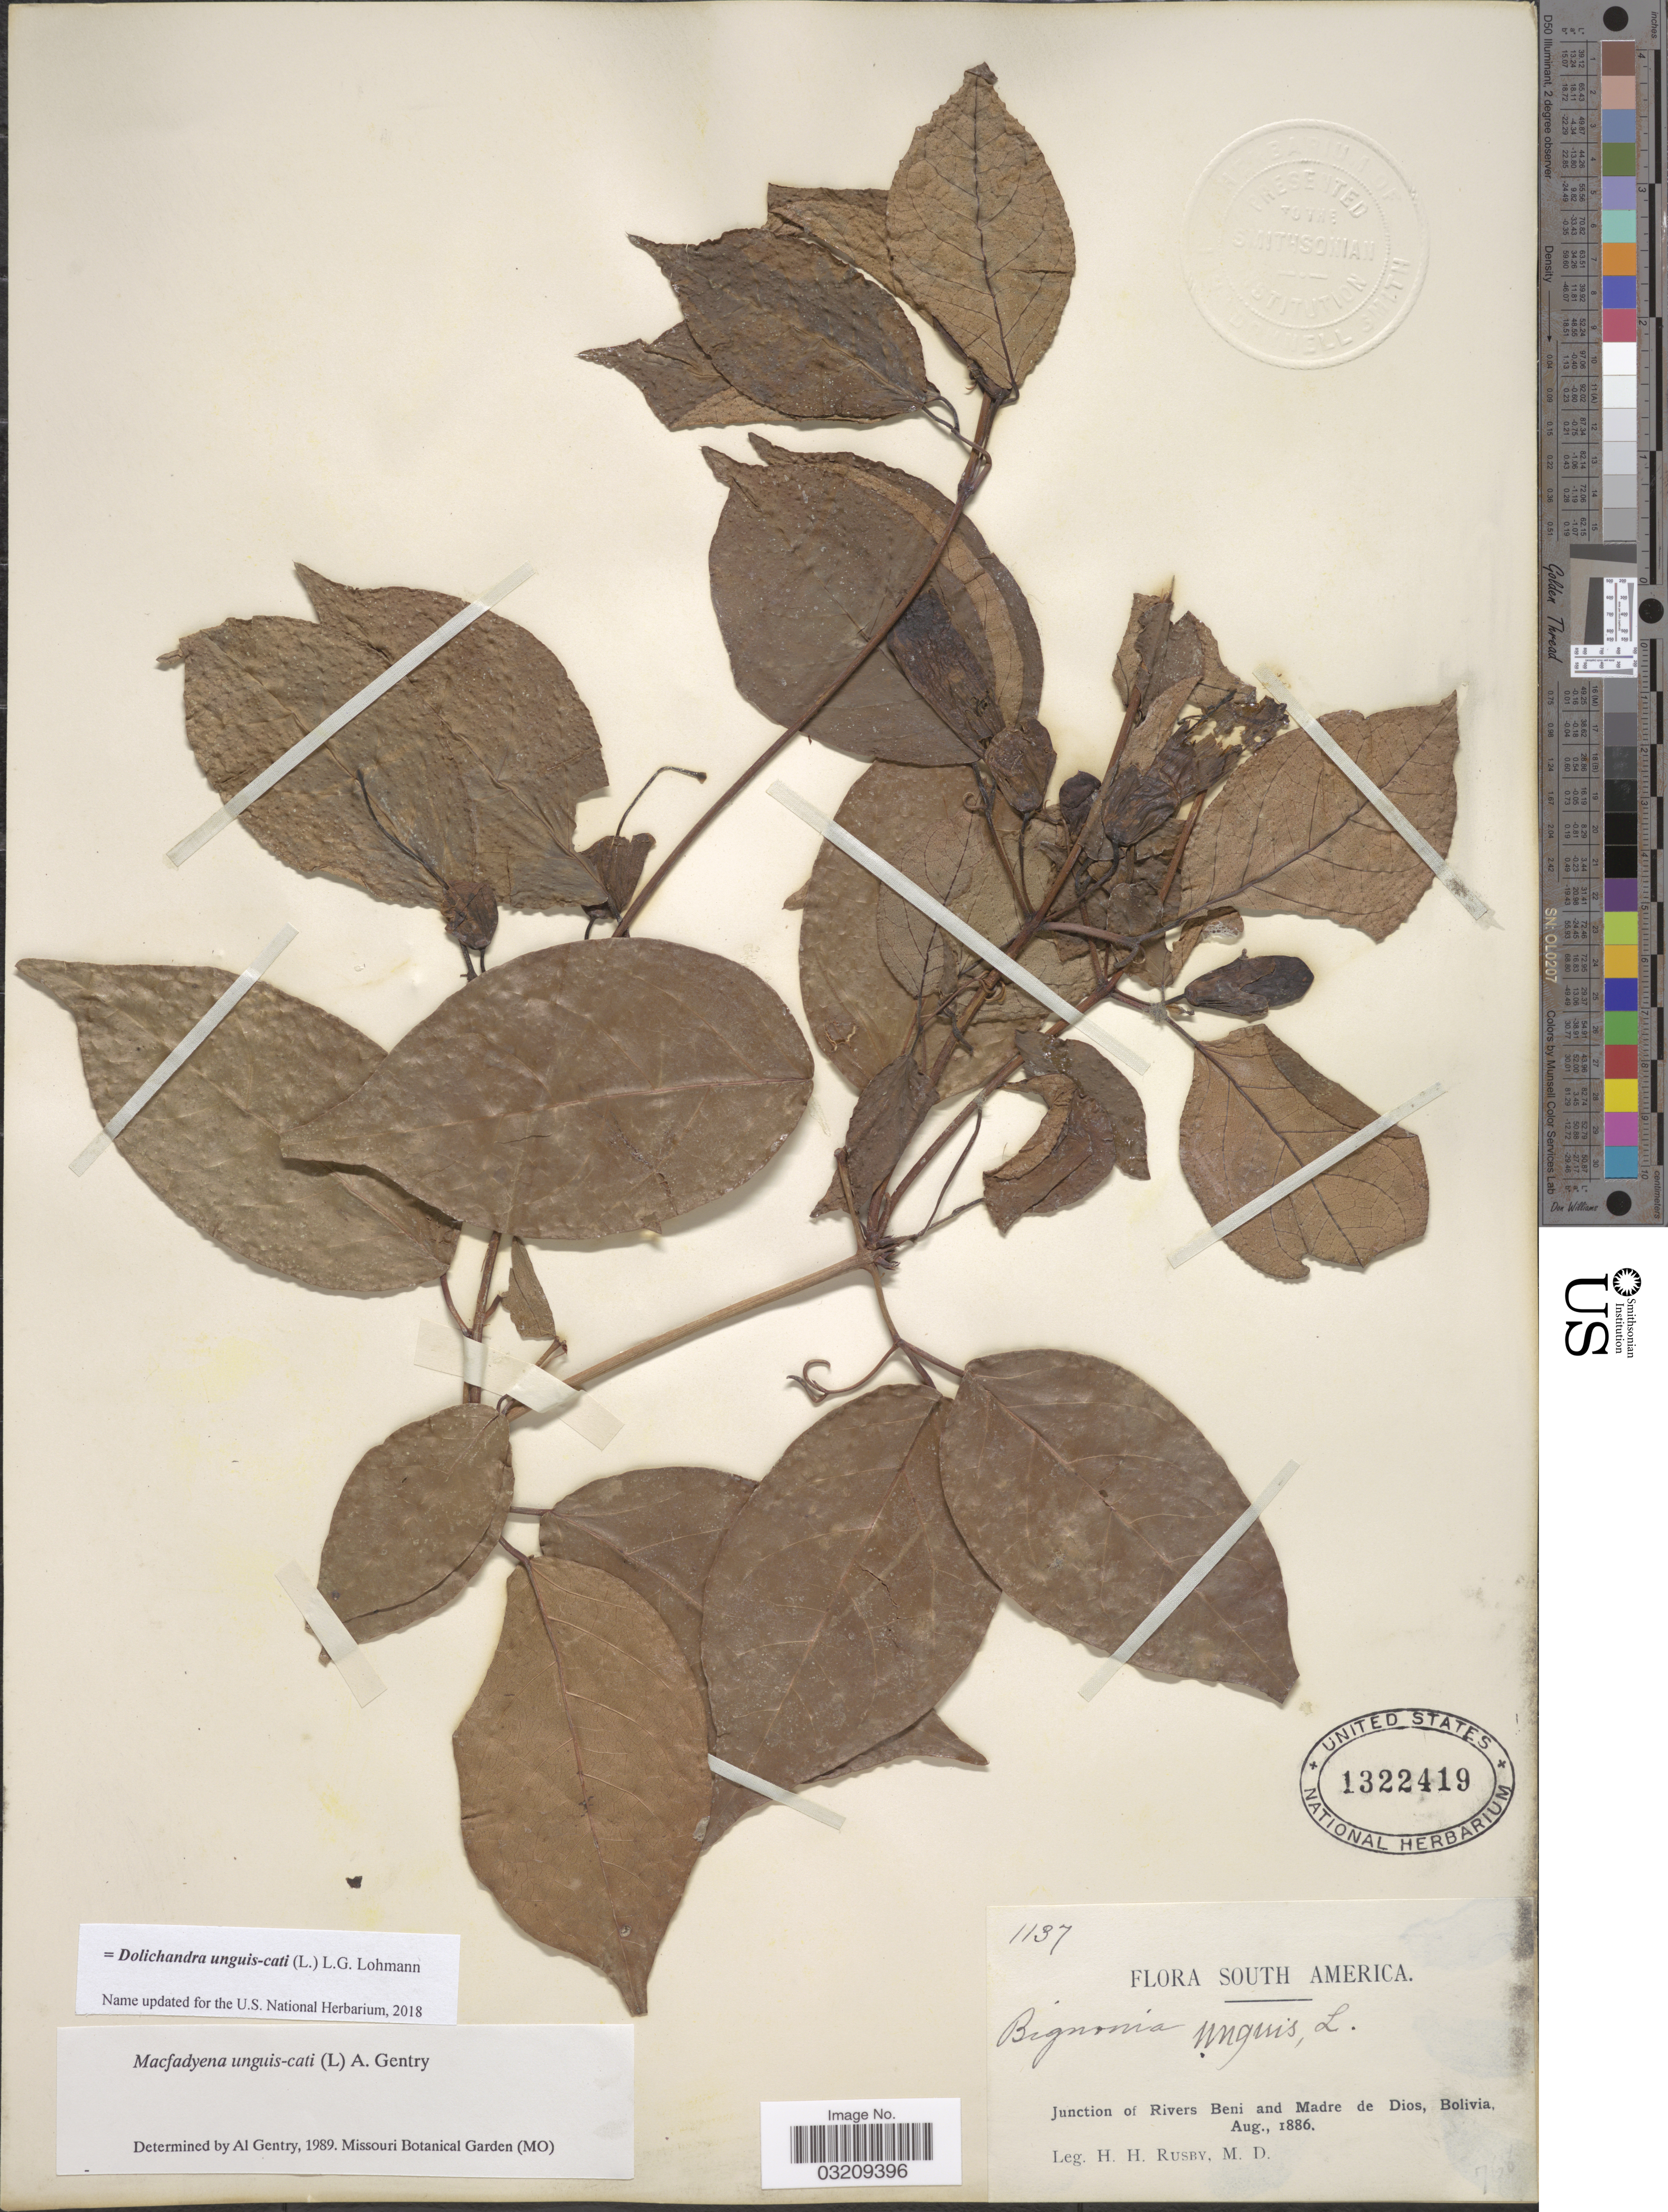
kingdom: Plantae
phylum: Tracheophyta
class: Magnoliopsida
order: Lamiales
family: Bignoniaceae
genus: Dolichandra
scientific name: Dolichandra unguis-cati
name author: (L.) L.G. Lohmann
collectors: H. H. Rusby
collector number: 1137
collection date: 1886-08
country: Bolivia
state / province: Beni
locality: Junction of Rivers Beni and Madre de Dios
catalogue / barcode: US 1322419